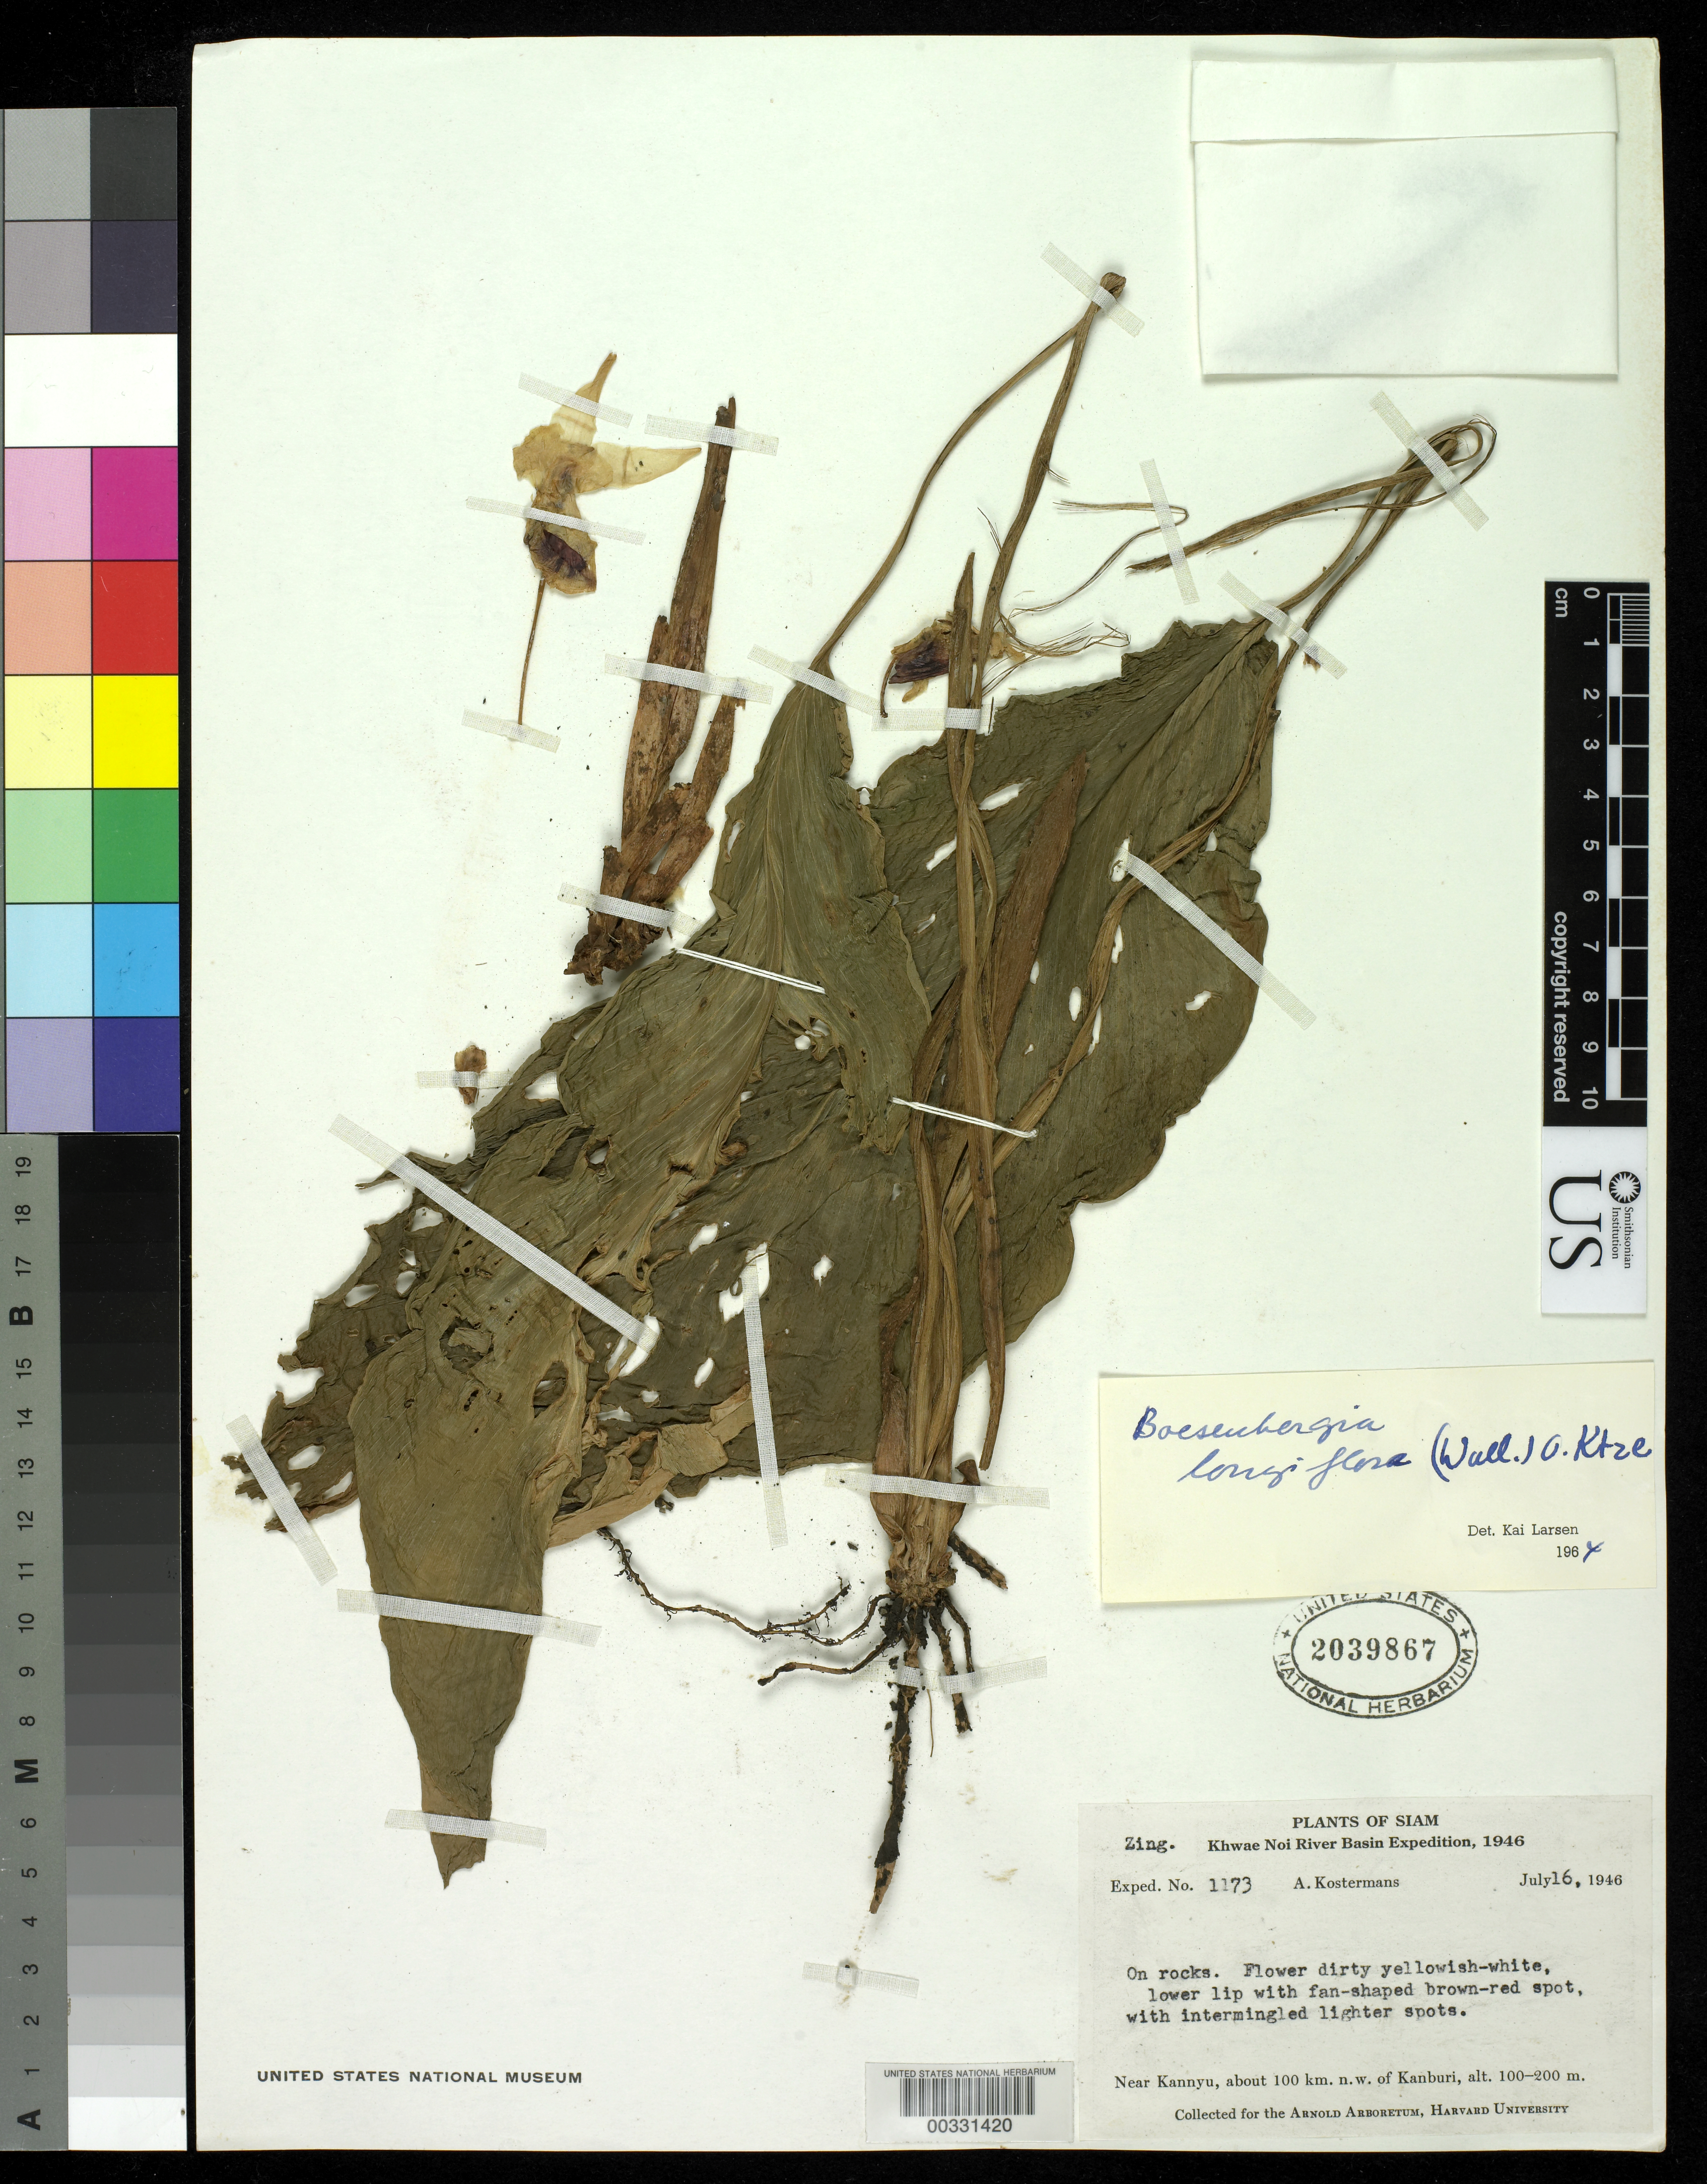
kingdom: Plantae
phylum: Tracheophyta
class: Liliopsida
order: Zingiberales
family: Zingiberaceae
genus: Boesenbergia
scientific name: Boesenbergia longiflora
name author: (Wall.) Kuntze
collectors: A. J. G. Kostermans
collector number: Exped 1173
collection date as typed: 16 Jul 1946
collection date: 1946-07-16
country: Thailand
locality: Khwae noi river basin expedition, near kannyu, about 100 km nw of kanburi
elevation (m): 100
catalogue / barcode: US 2039867